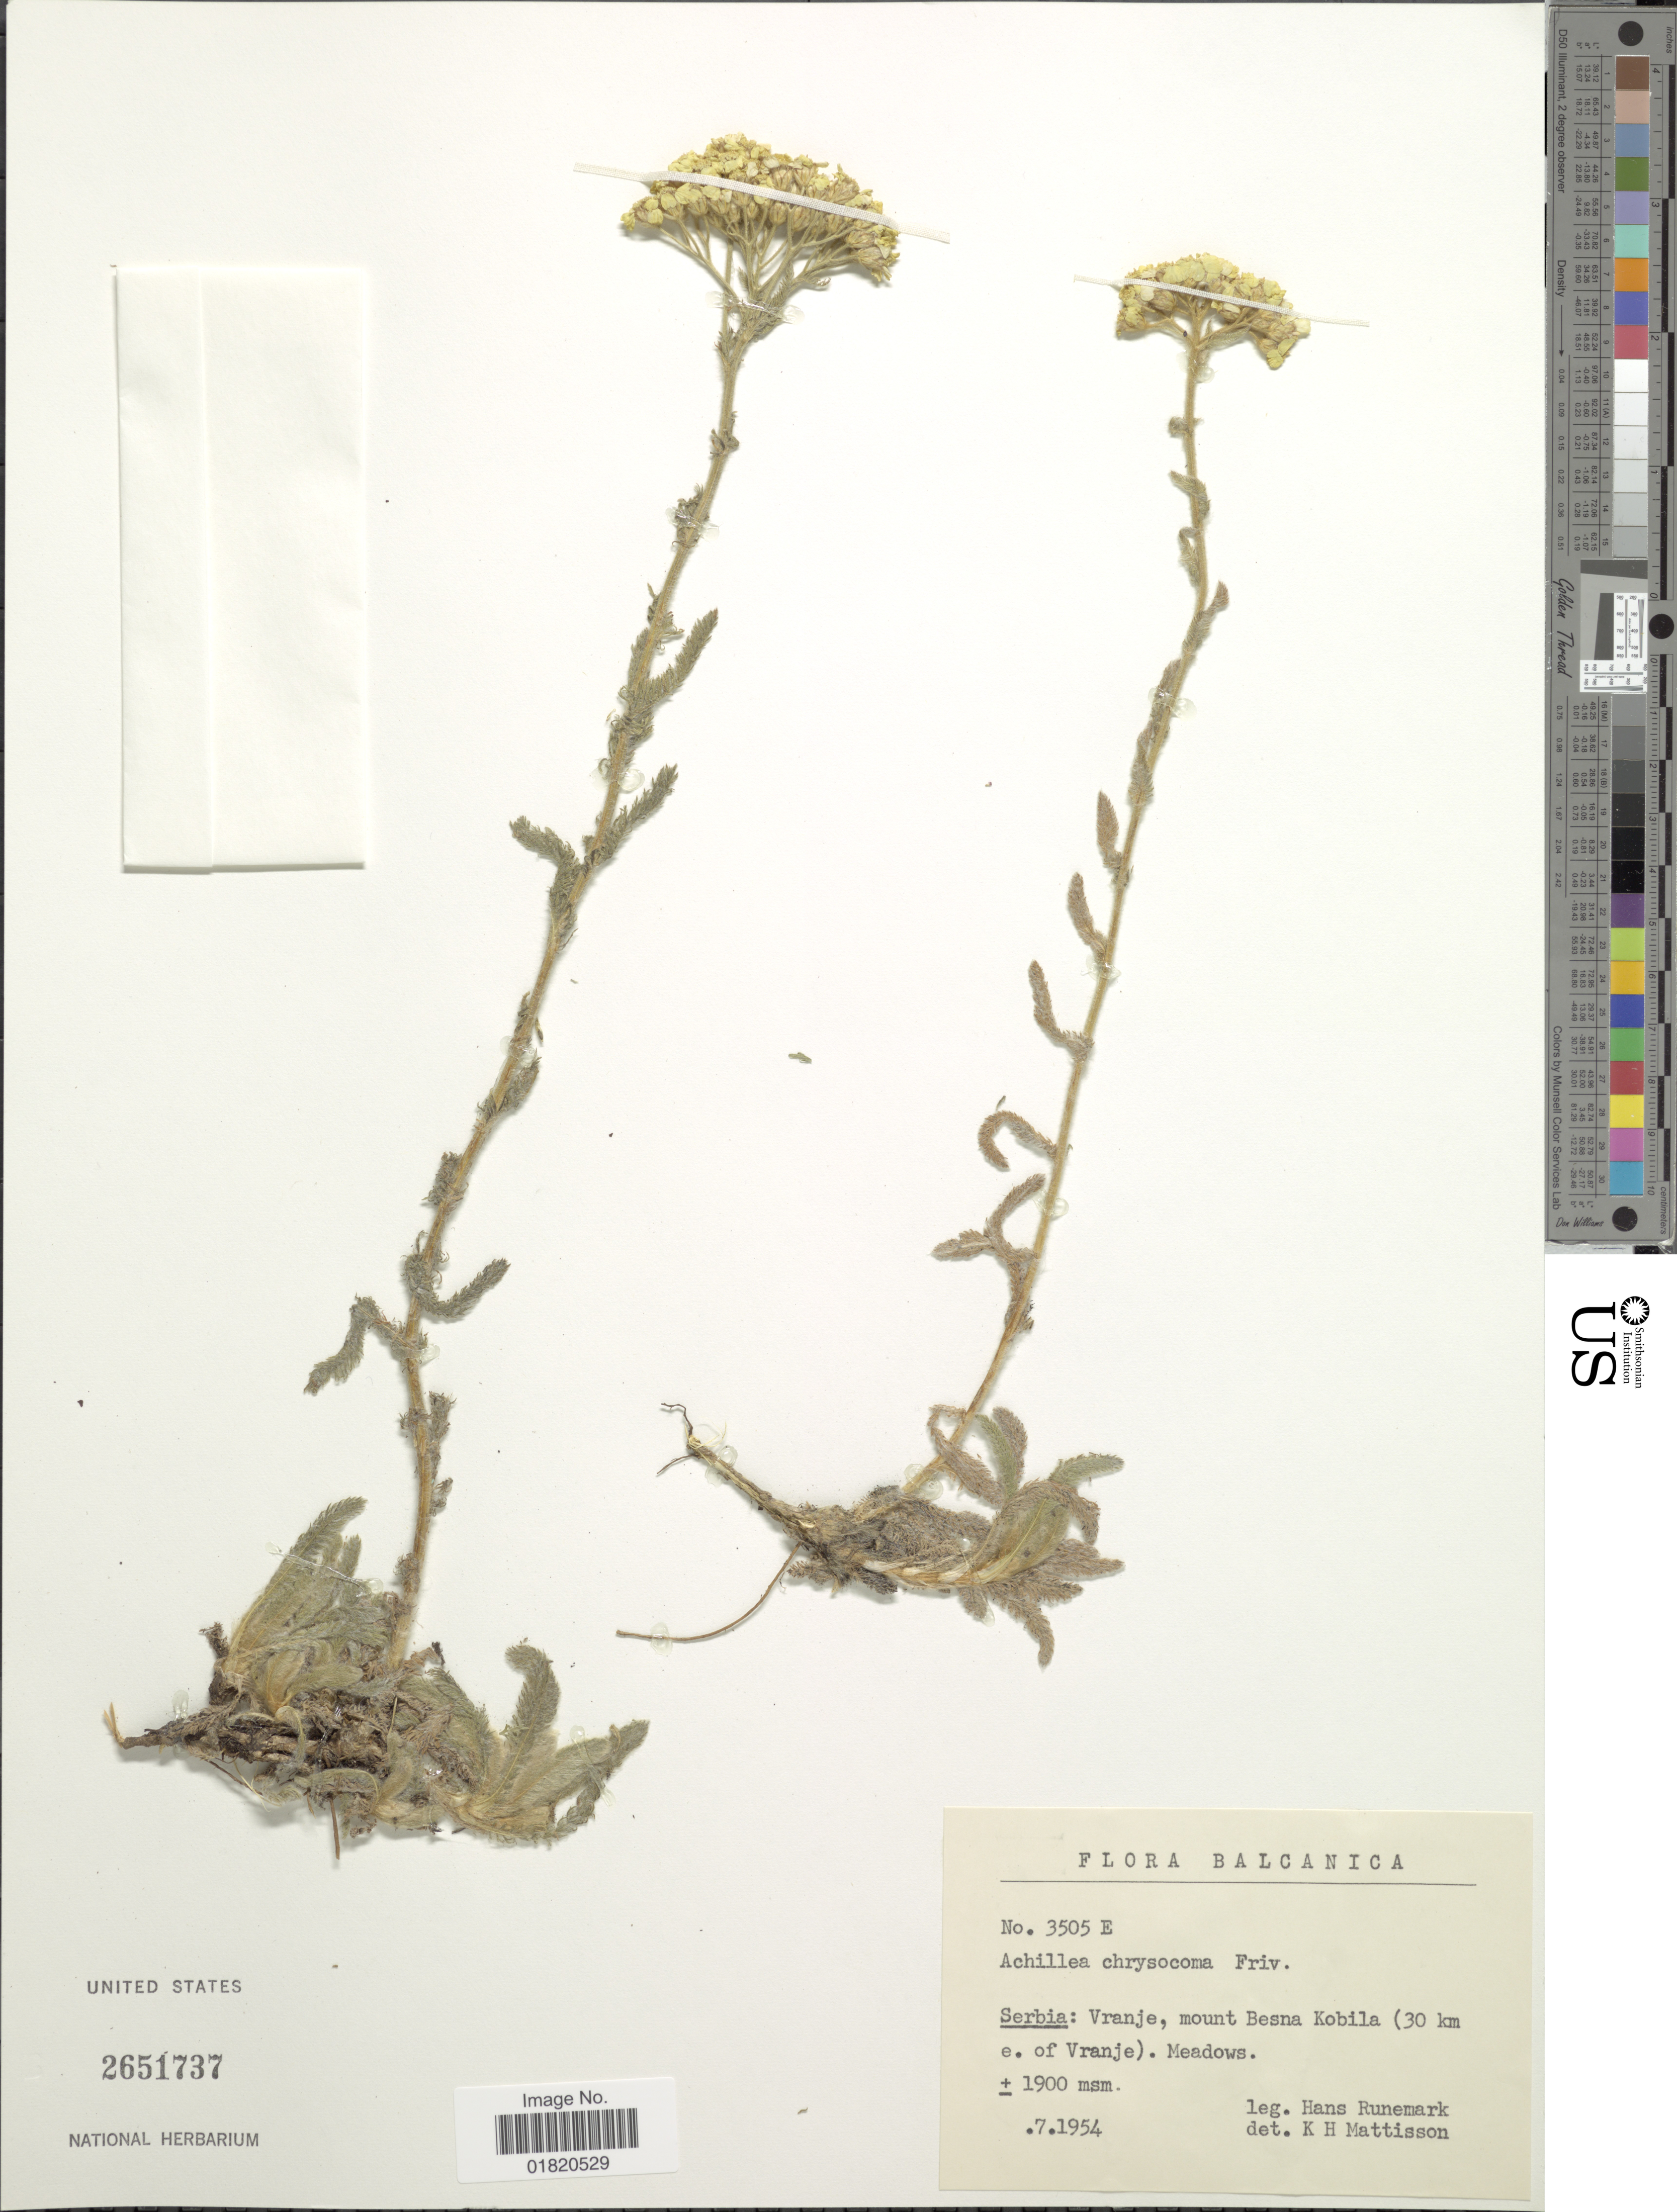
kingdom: Plantae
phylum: Tracheophyta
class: Magnoliopsida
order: Asterales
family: Asteraceae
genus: Achillea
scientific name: Achillea chrysocoma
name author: Friv.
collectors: H. Runemark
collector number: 3505E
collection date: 1954-07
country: Serbia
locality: Balcanica. Vranje, mount Besna Kobila ( 30 km e. of Vranje)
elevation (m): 1900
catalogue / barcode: US 2651737